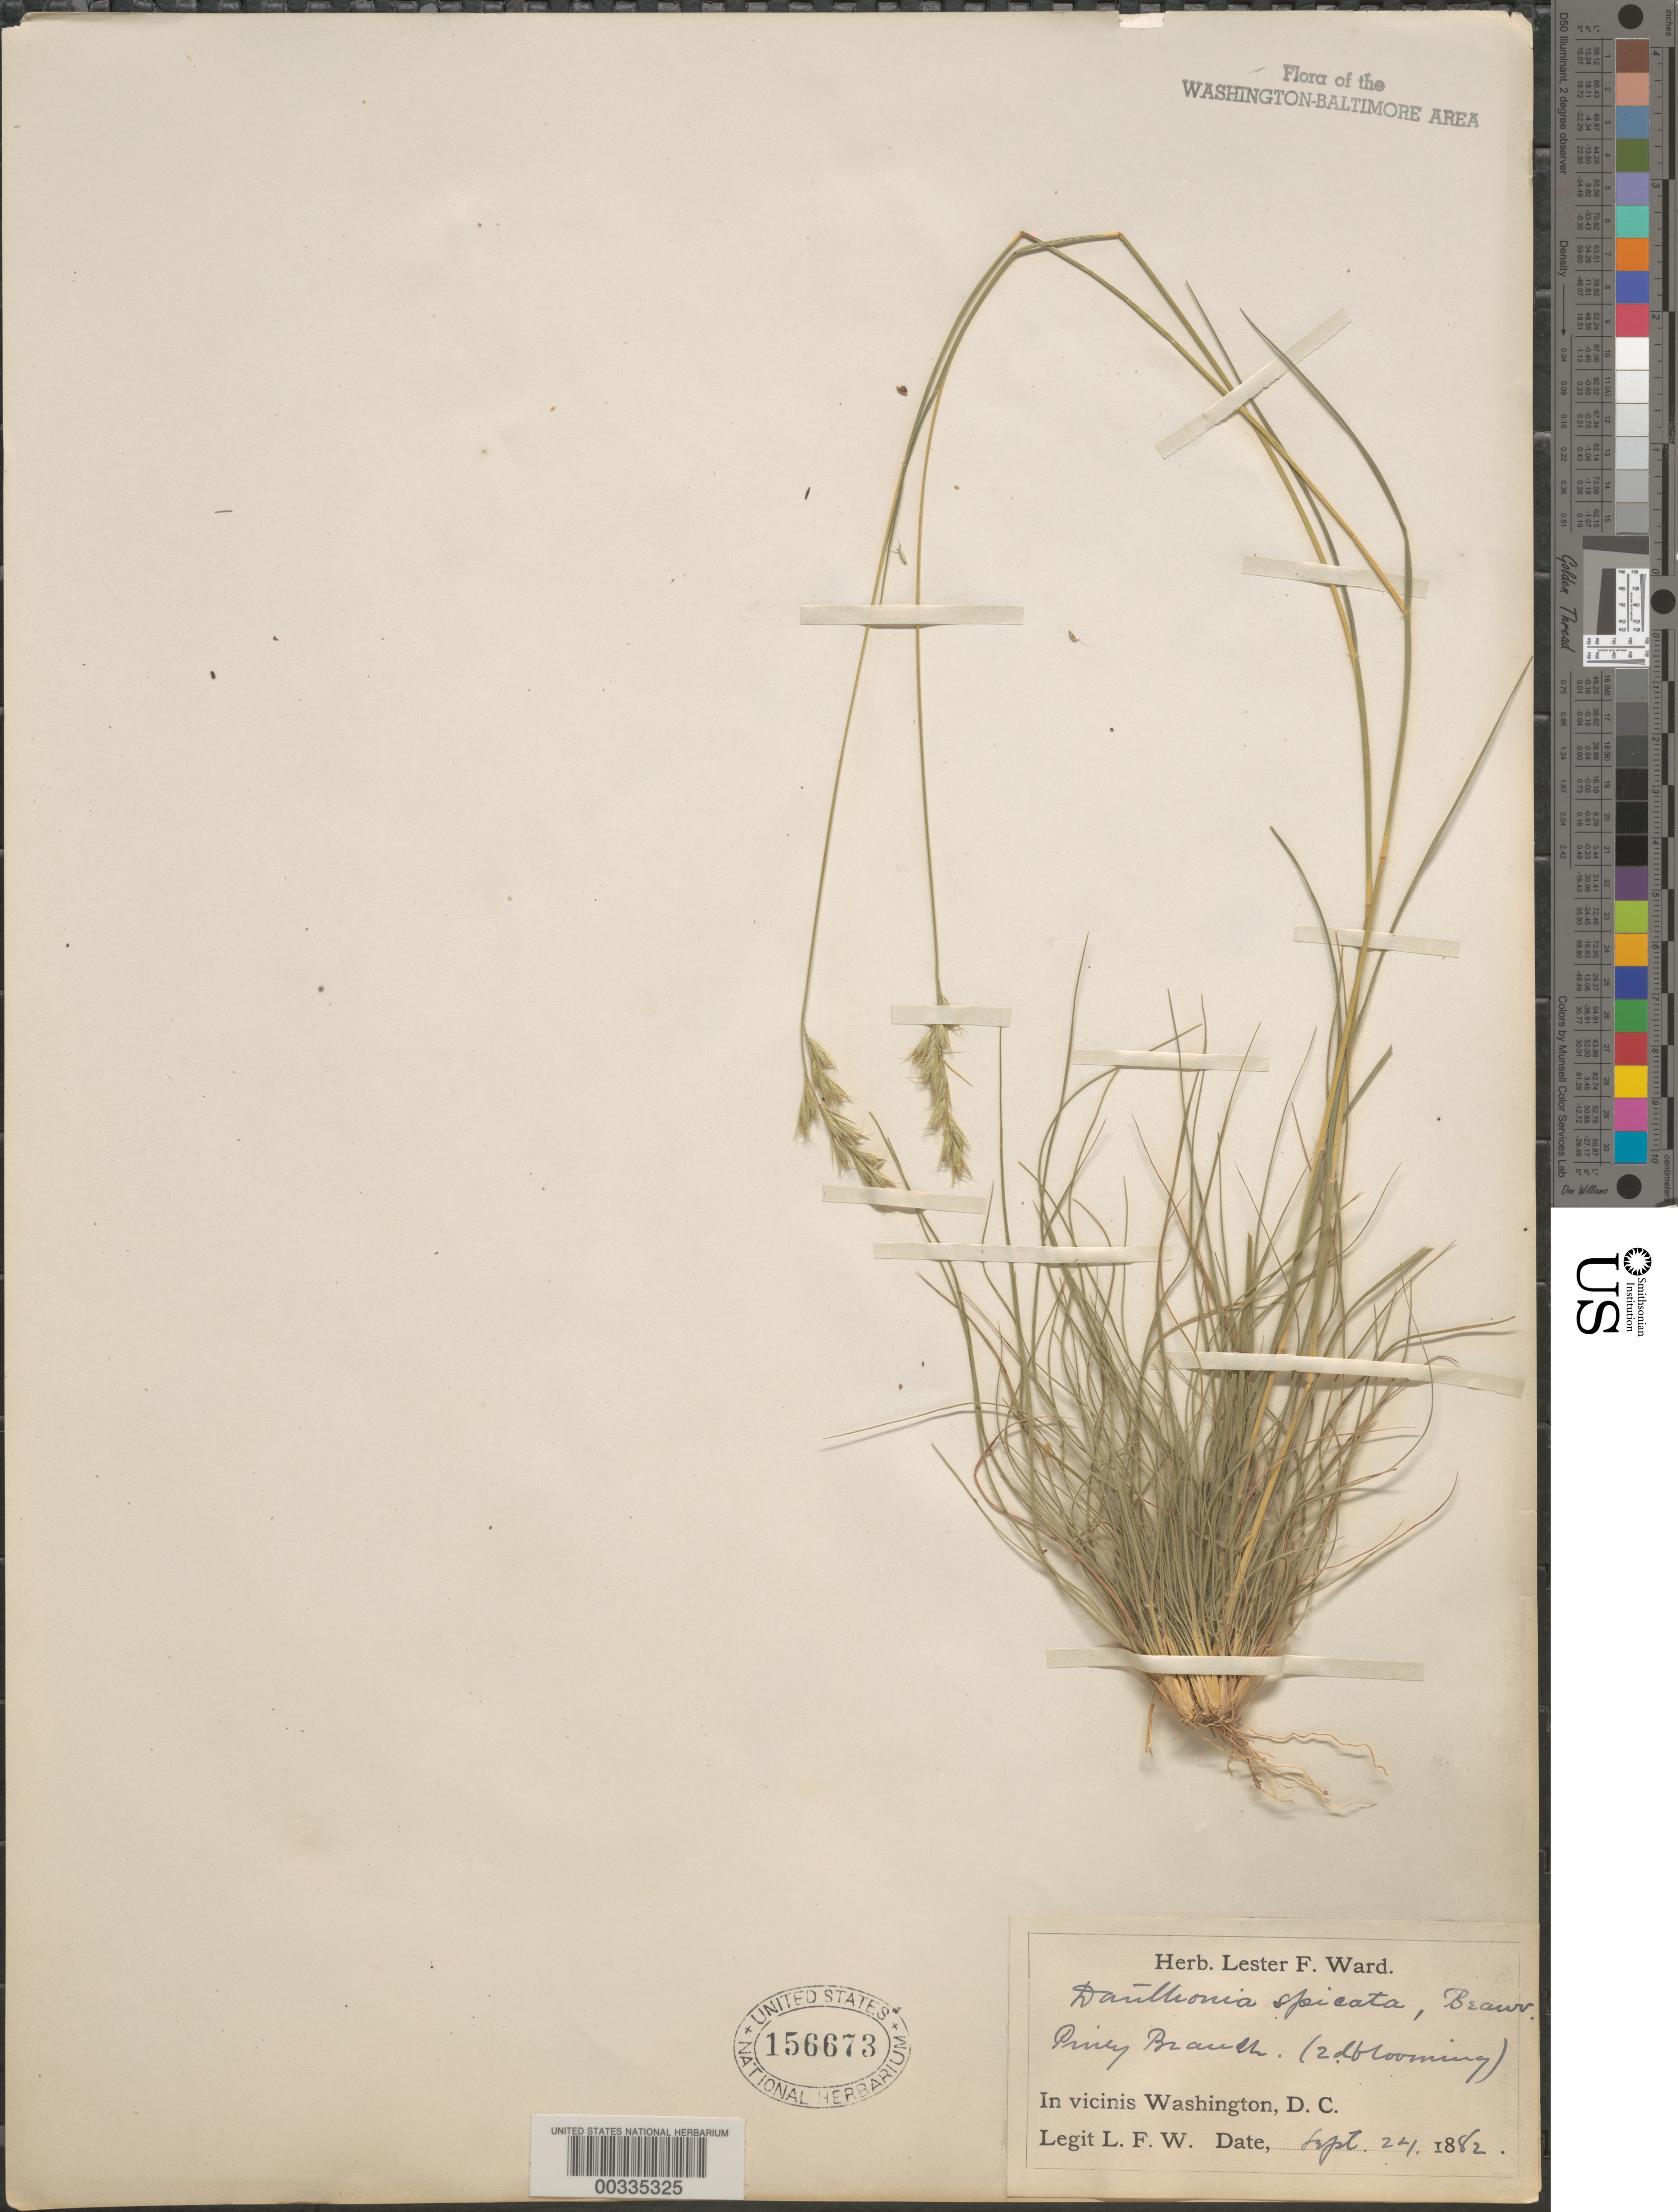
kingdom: Plantae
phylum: Tracheophyta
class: Liliopsida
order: Poales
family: Poaceae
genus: Danthonia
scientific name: Danthonia spicata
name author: (L.) P. Beauv. ex Roem. & Schult.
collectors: L. F. Ward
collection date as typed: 24 Sep 1882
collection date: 1882-09-24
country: United States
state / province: District of Columbia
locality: Piney Branch Rock Creek Park and Vicinity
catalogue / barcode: US 156673